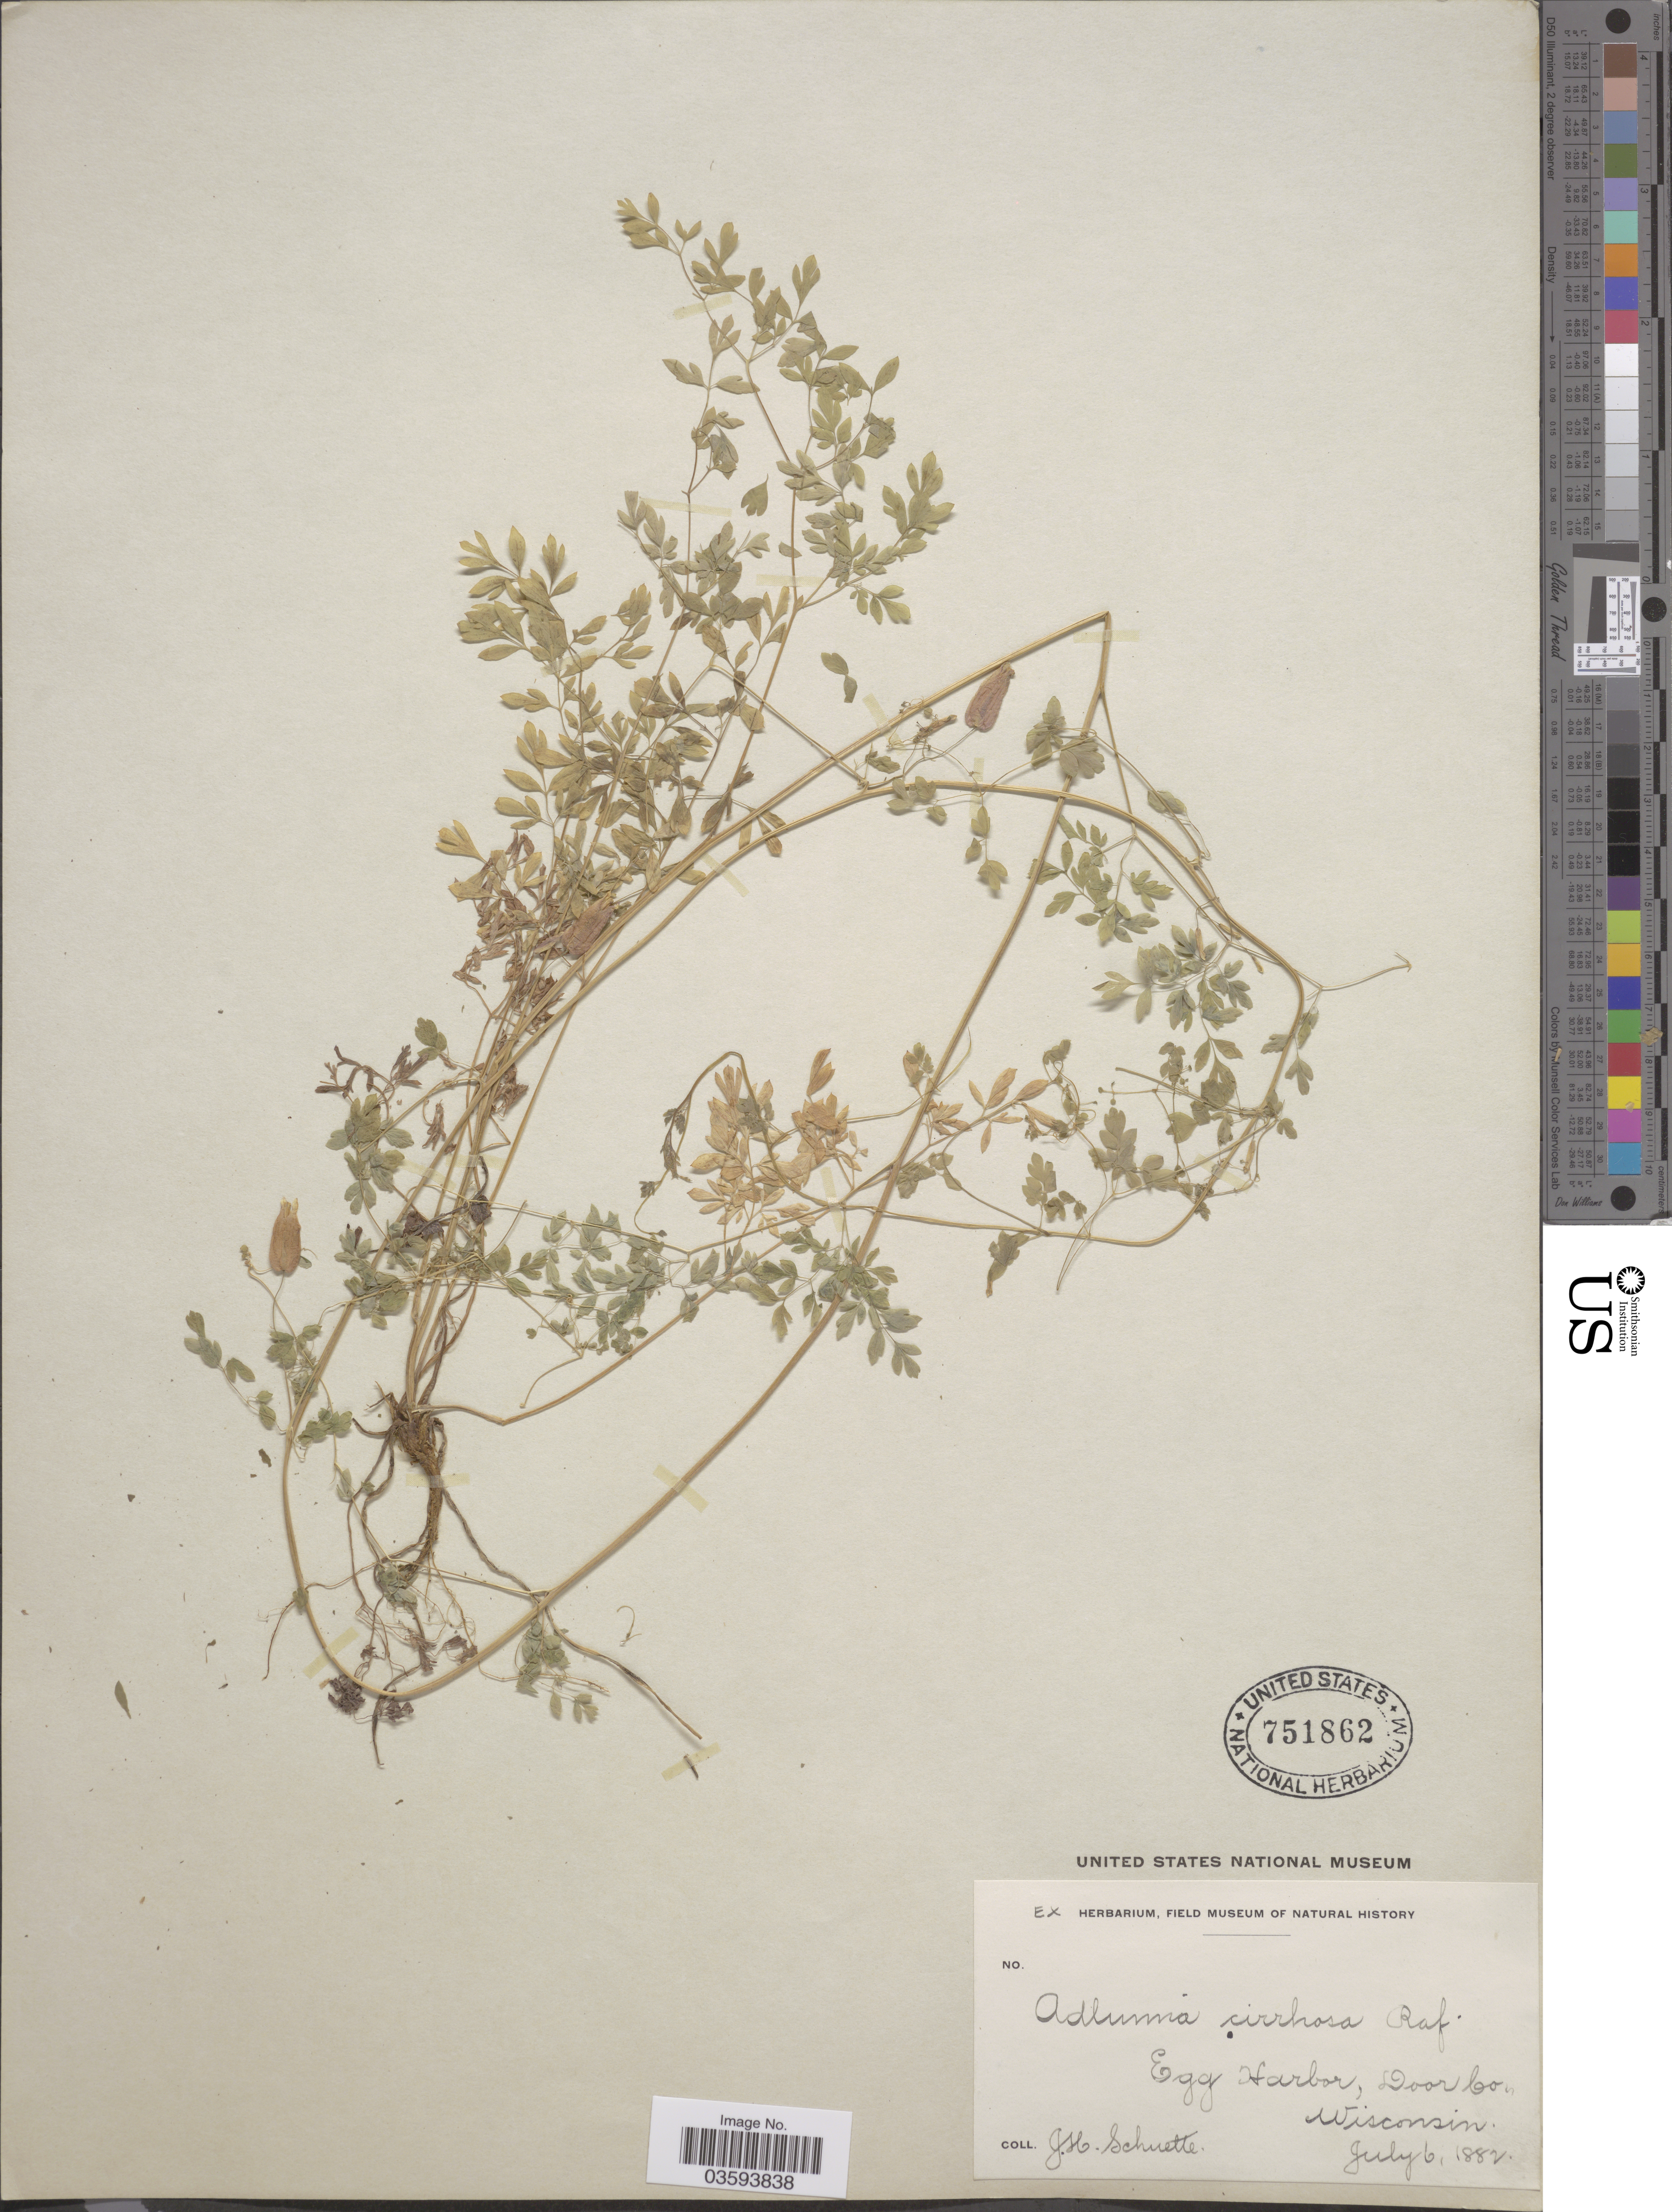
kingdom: Plantae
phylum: Tracheophyta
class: Magnoliopsida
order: Ranunculales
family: Papaveraceae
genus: Adlumia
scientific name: Adlumia cirrhosa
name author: Raf. ex DC.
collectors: J. H. Schuette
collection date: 1882-07-06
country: United States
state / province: Wisconsin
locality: Egg Harbor, Door Co.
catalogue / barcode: US 751862